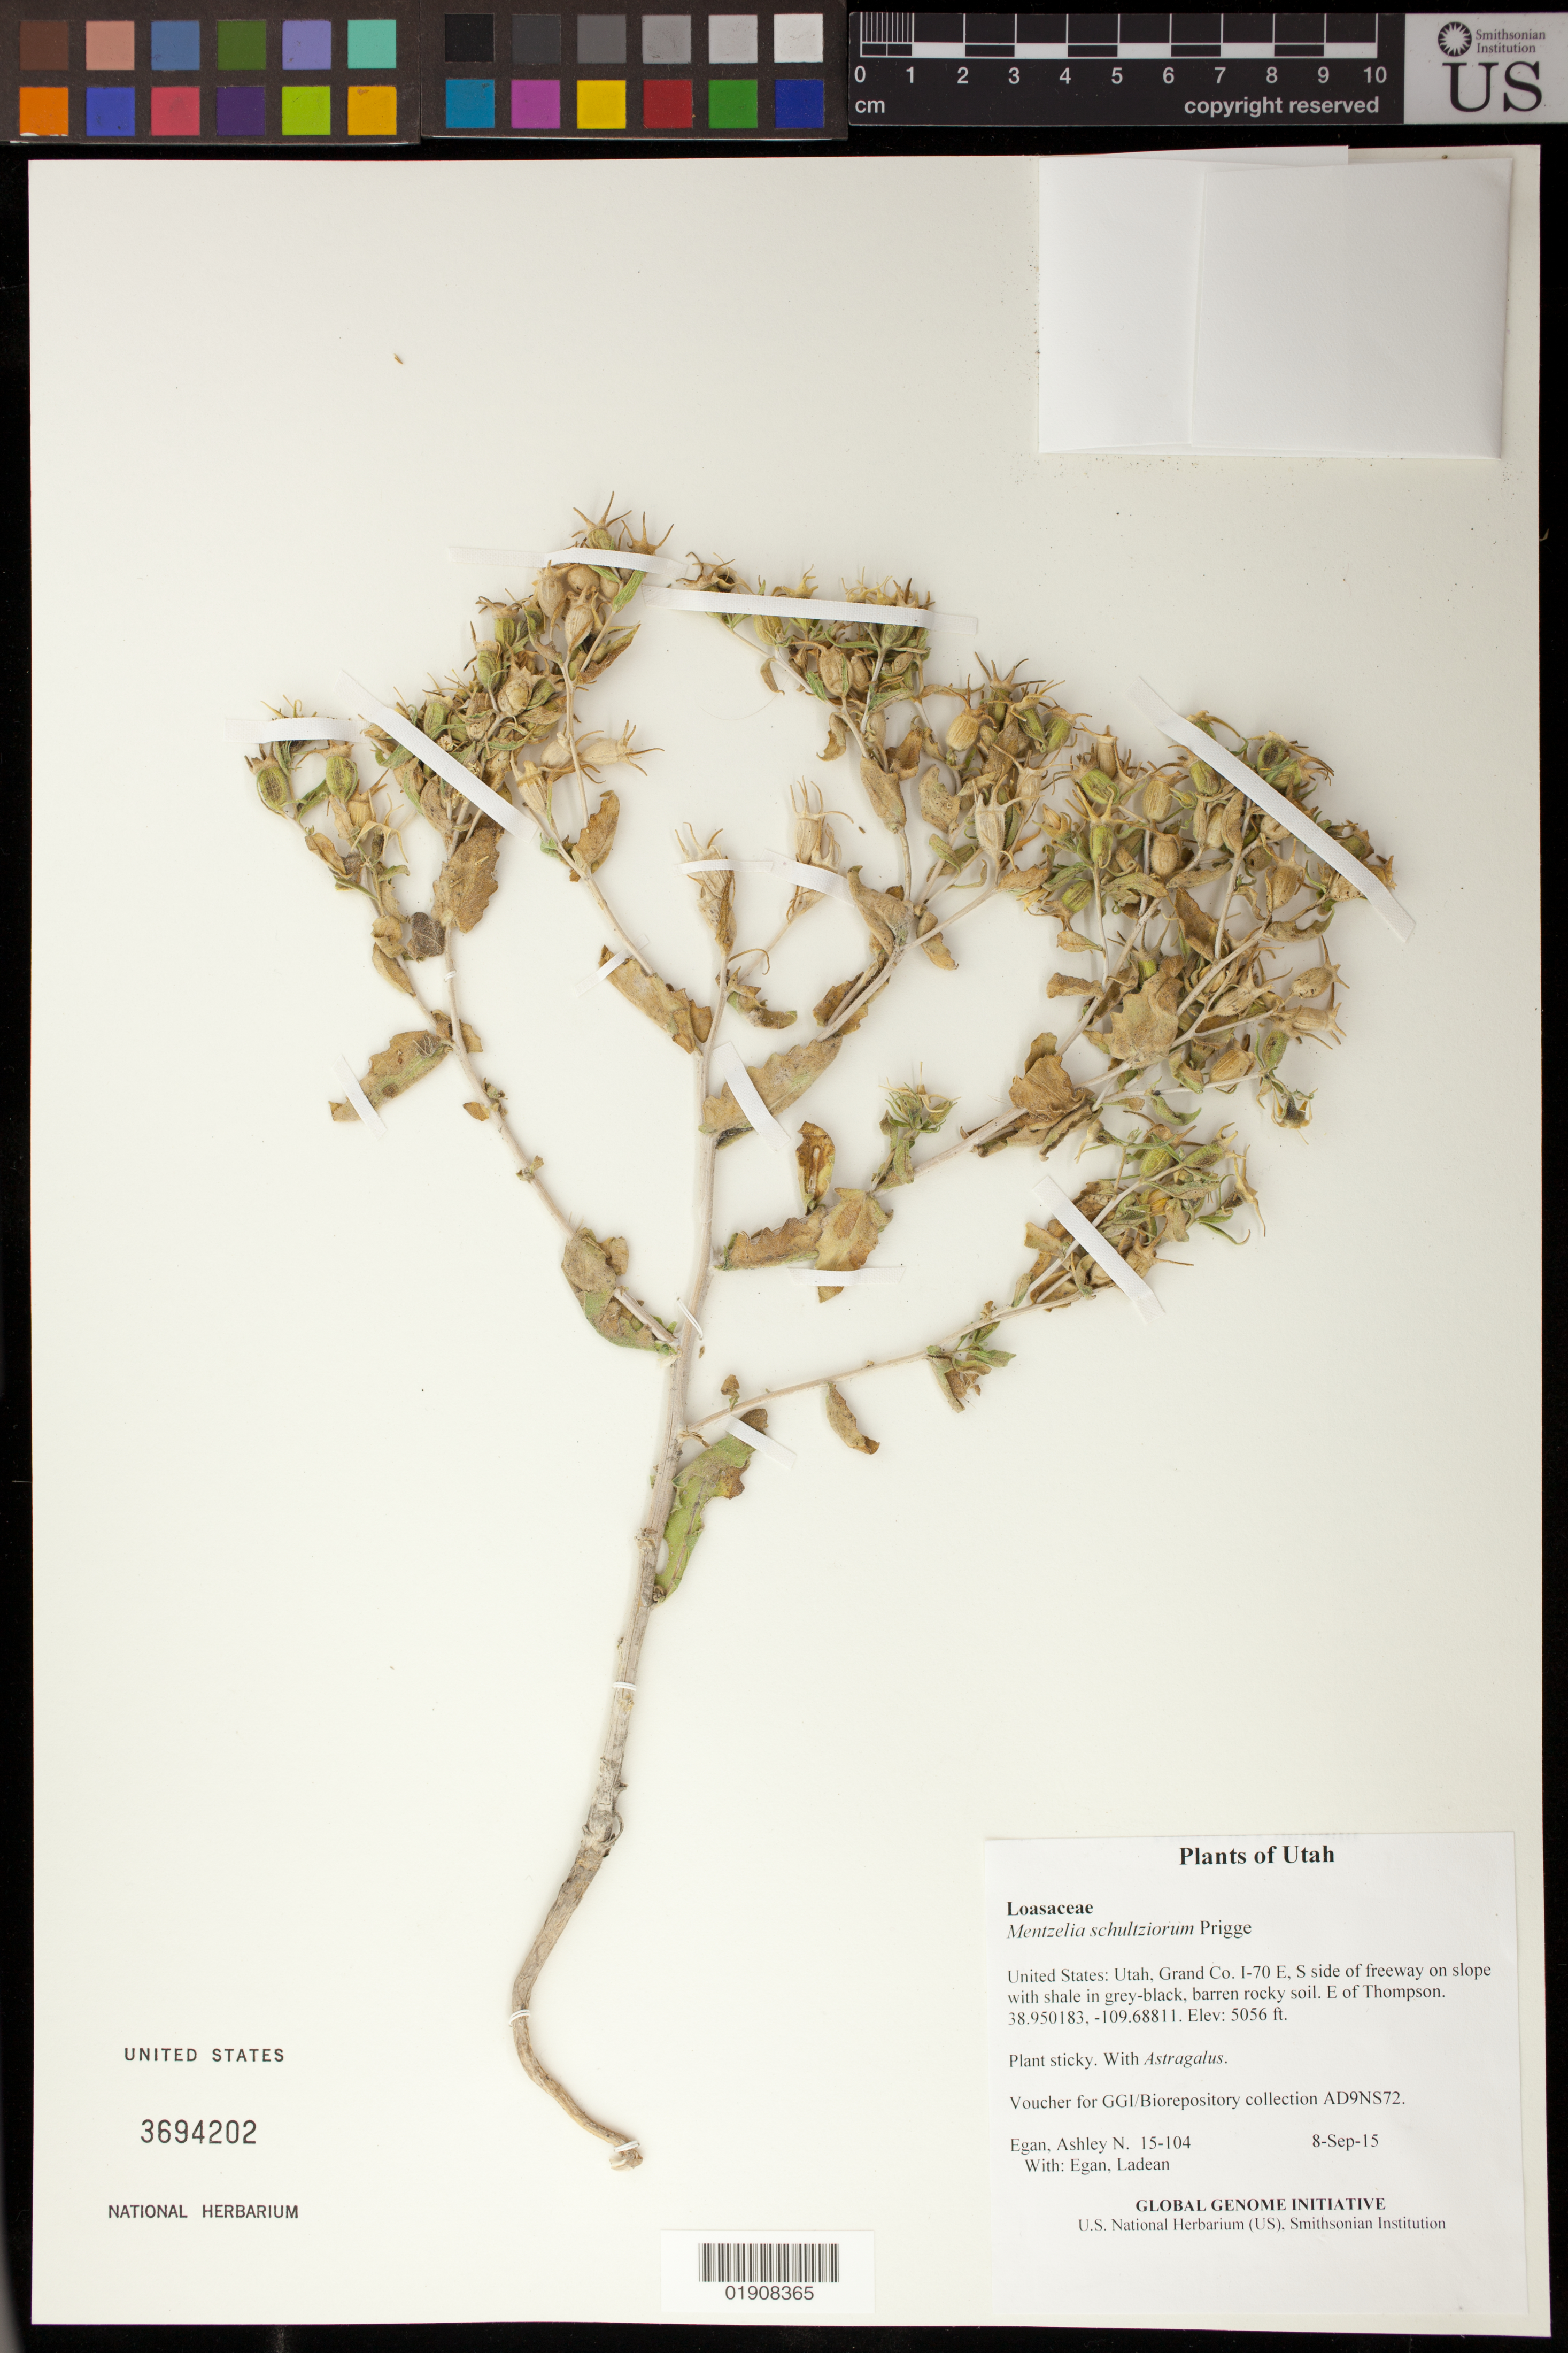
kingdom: Plantae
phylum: Tracheophyta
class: Magnoliopsida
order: Cornales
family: Loasaceae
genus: Mentzelia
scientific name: Mentzelia shultziorum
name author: Prigge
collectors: A. N. Egan & L. Egan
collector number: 15-104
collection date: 2015-09-08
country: United States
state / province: Utah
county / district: Grand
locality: I-70 E, S side of freeway on slope with shale in grey-black, barren rocky soil. E of Thompson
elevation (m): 1541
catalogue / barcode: US 3694202